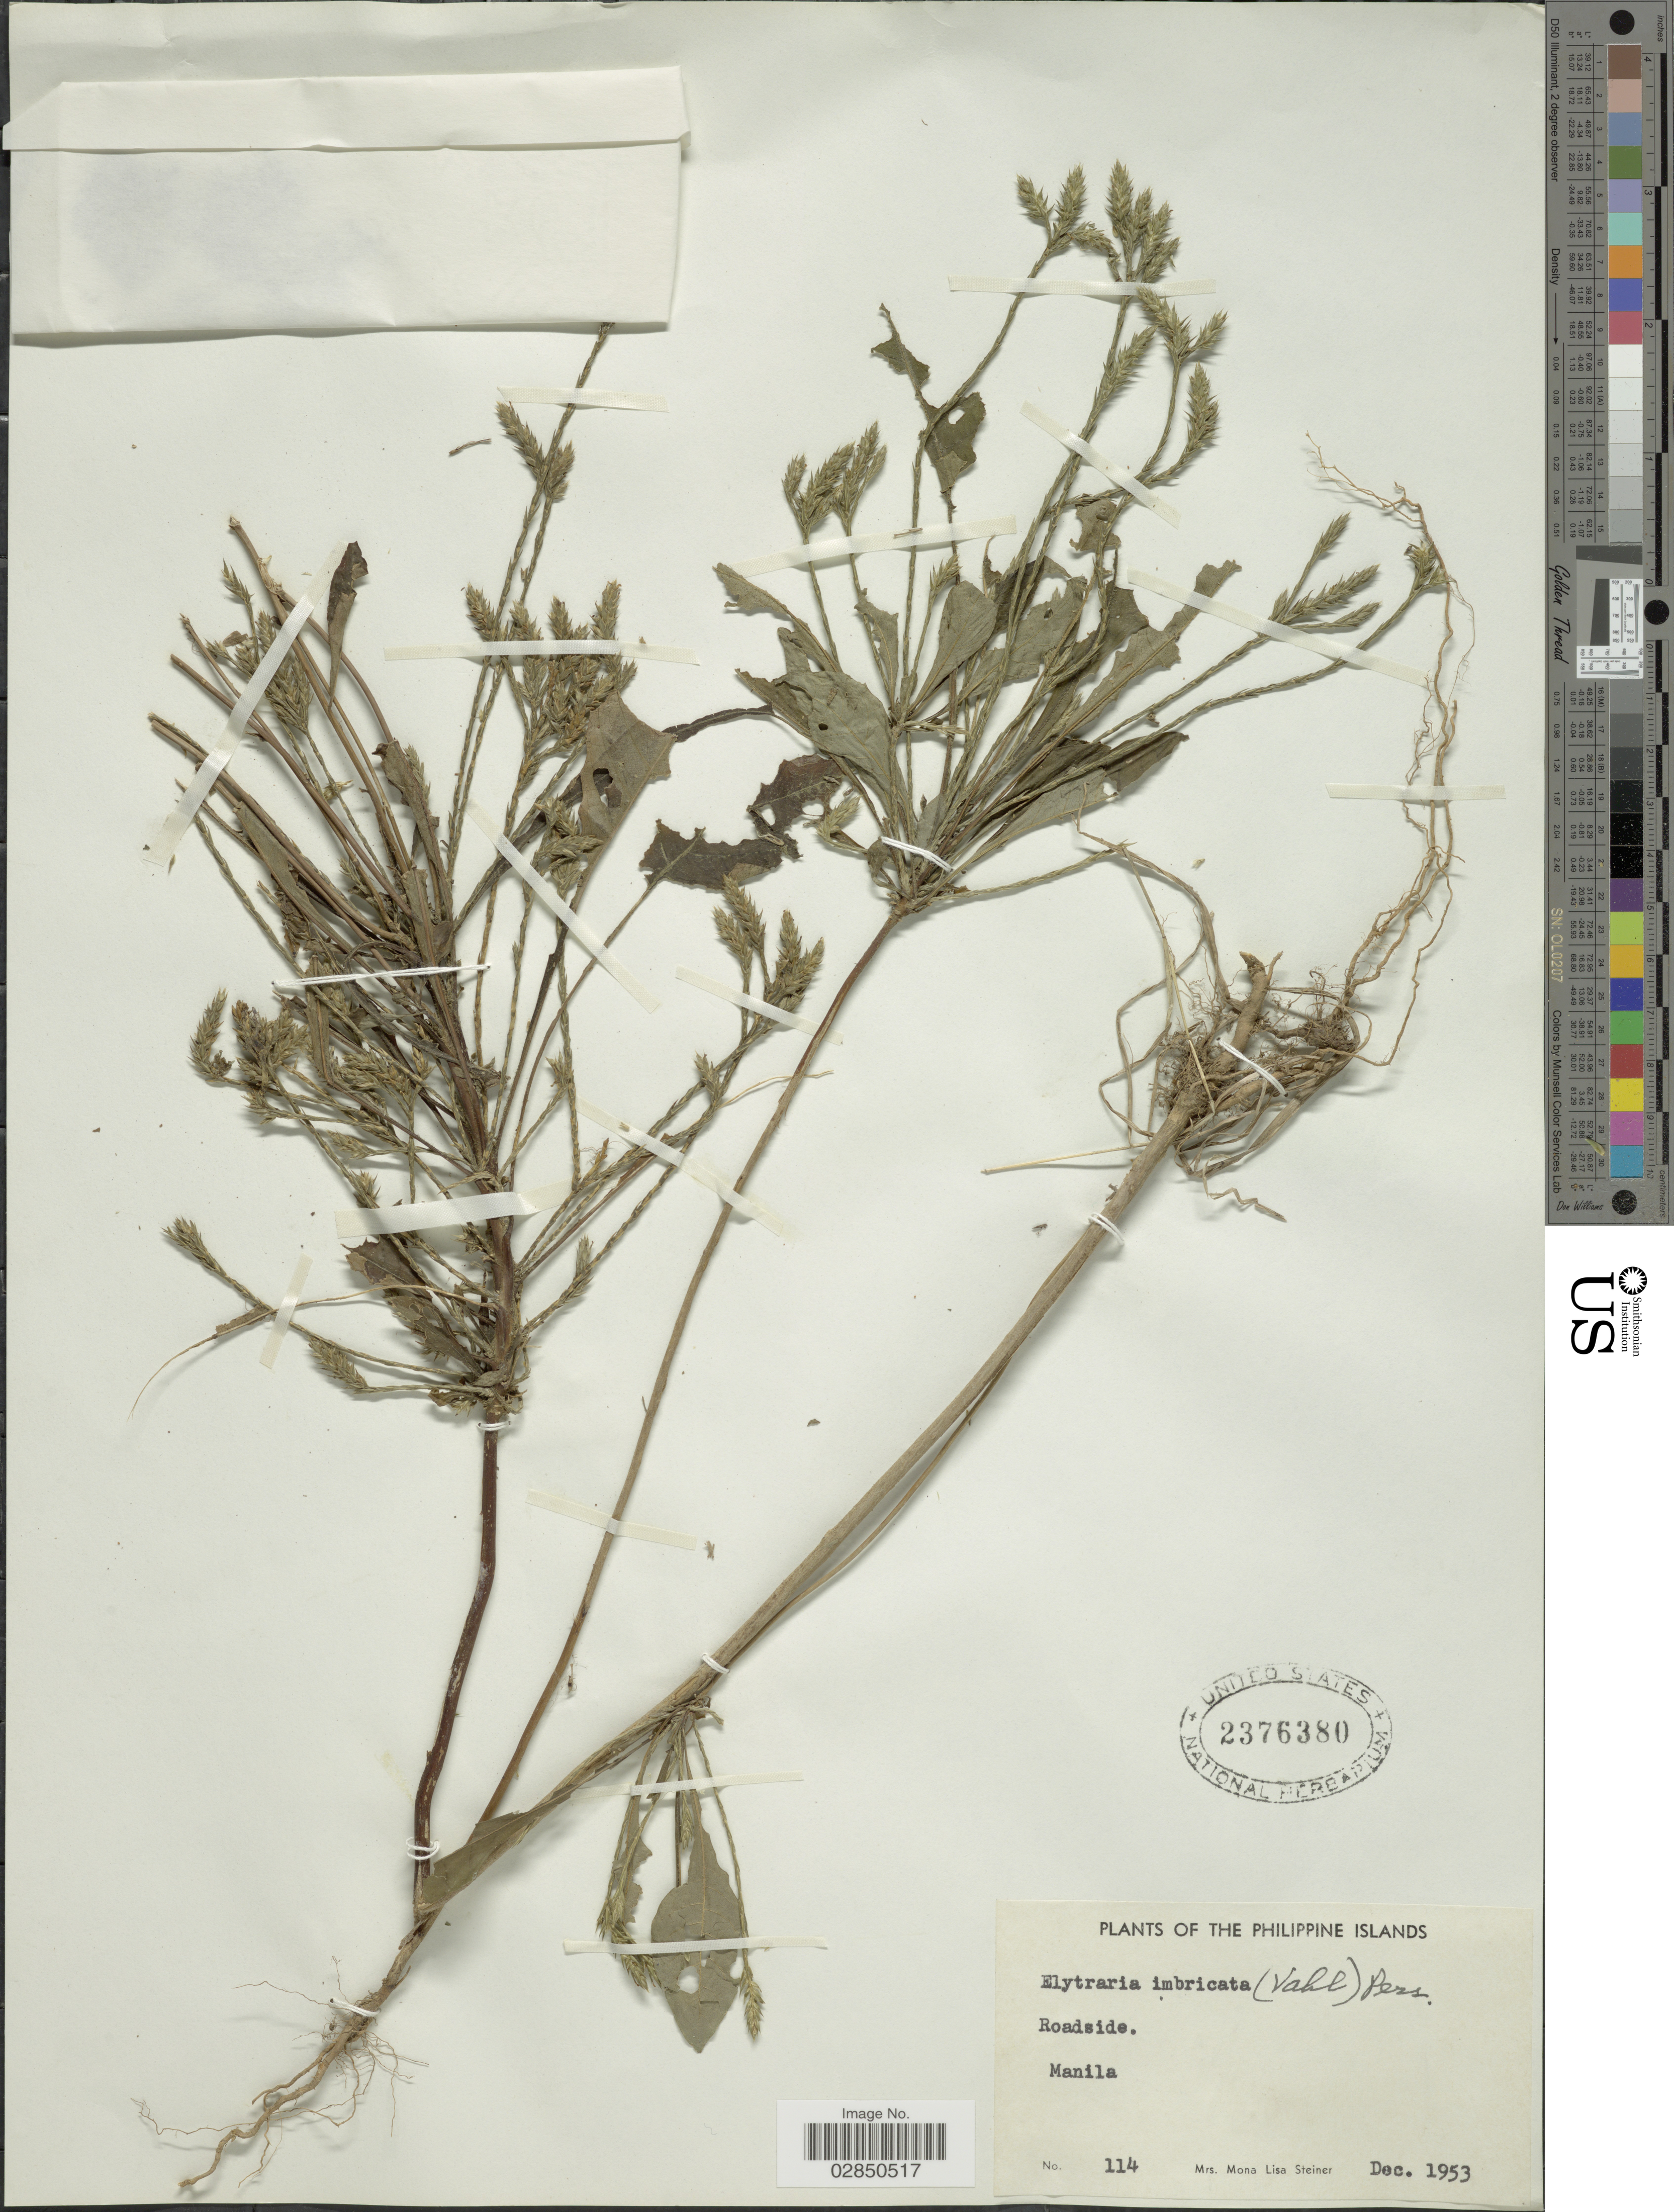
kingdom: Plantae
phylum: Tracheophyta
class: Magnoliopsida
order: Lamiales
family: Acanthaceae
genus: Elytraria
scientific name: Elytraria imbricata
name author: (Vahl) Pers.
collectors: M. Steiner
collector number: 114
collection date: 1953-12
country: Philippines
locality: Manila.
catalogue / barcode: US 2376380